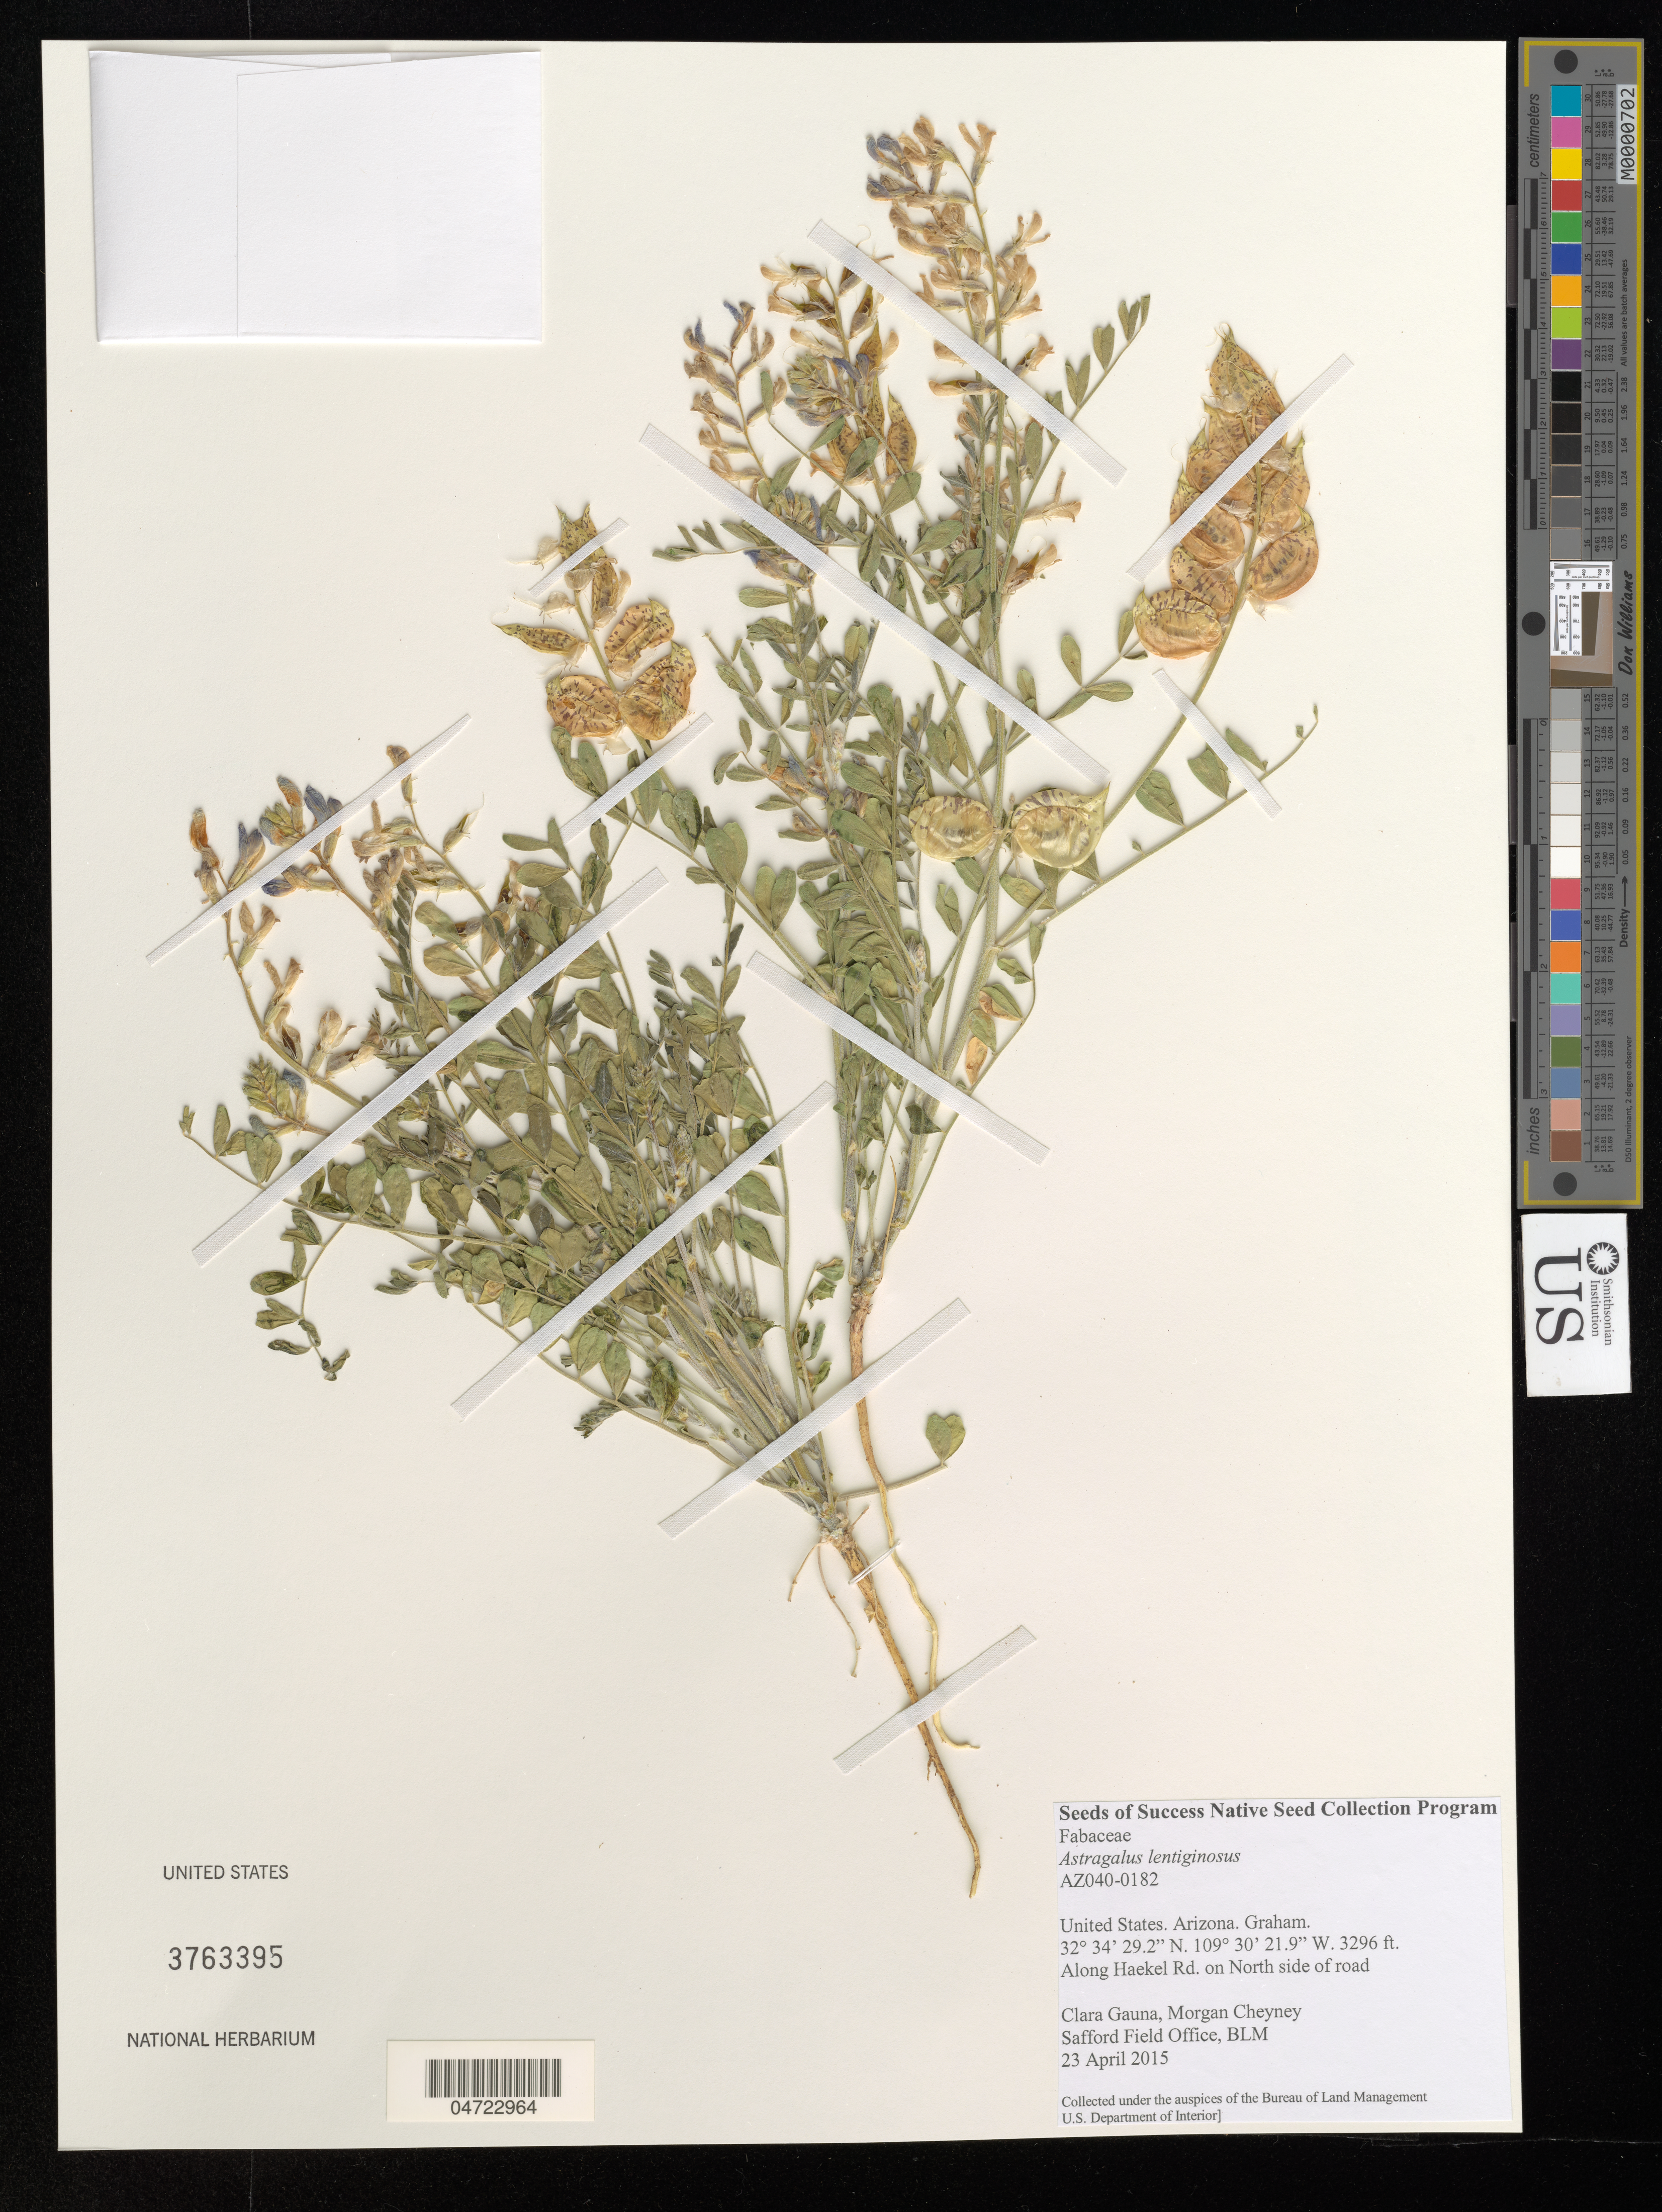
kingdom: Plantae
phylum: Tracheophyta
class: Magnoliopsida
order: Fabales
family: Fabaceae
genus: Astragalus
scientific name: Astragalus lentiginosus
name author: Douglas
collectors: C. Gauna & M. Cheyney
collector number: AZ040-0182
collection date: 2015-04-23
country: United States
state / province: Arizona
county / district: Graham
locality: Graham. Along Haekel Rd. on North side of road.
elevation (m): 1005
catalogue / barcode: US 3763395